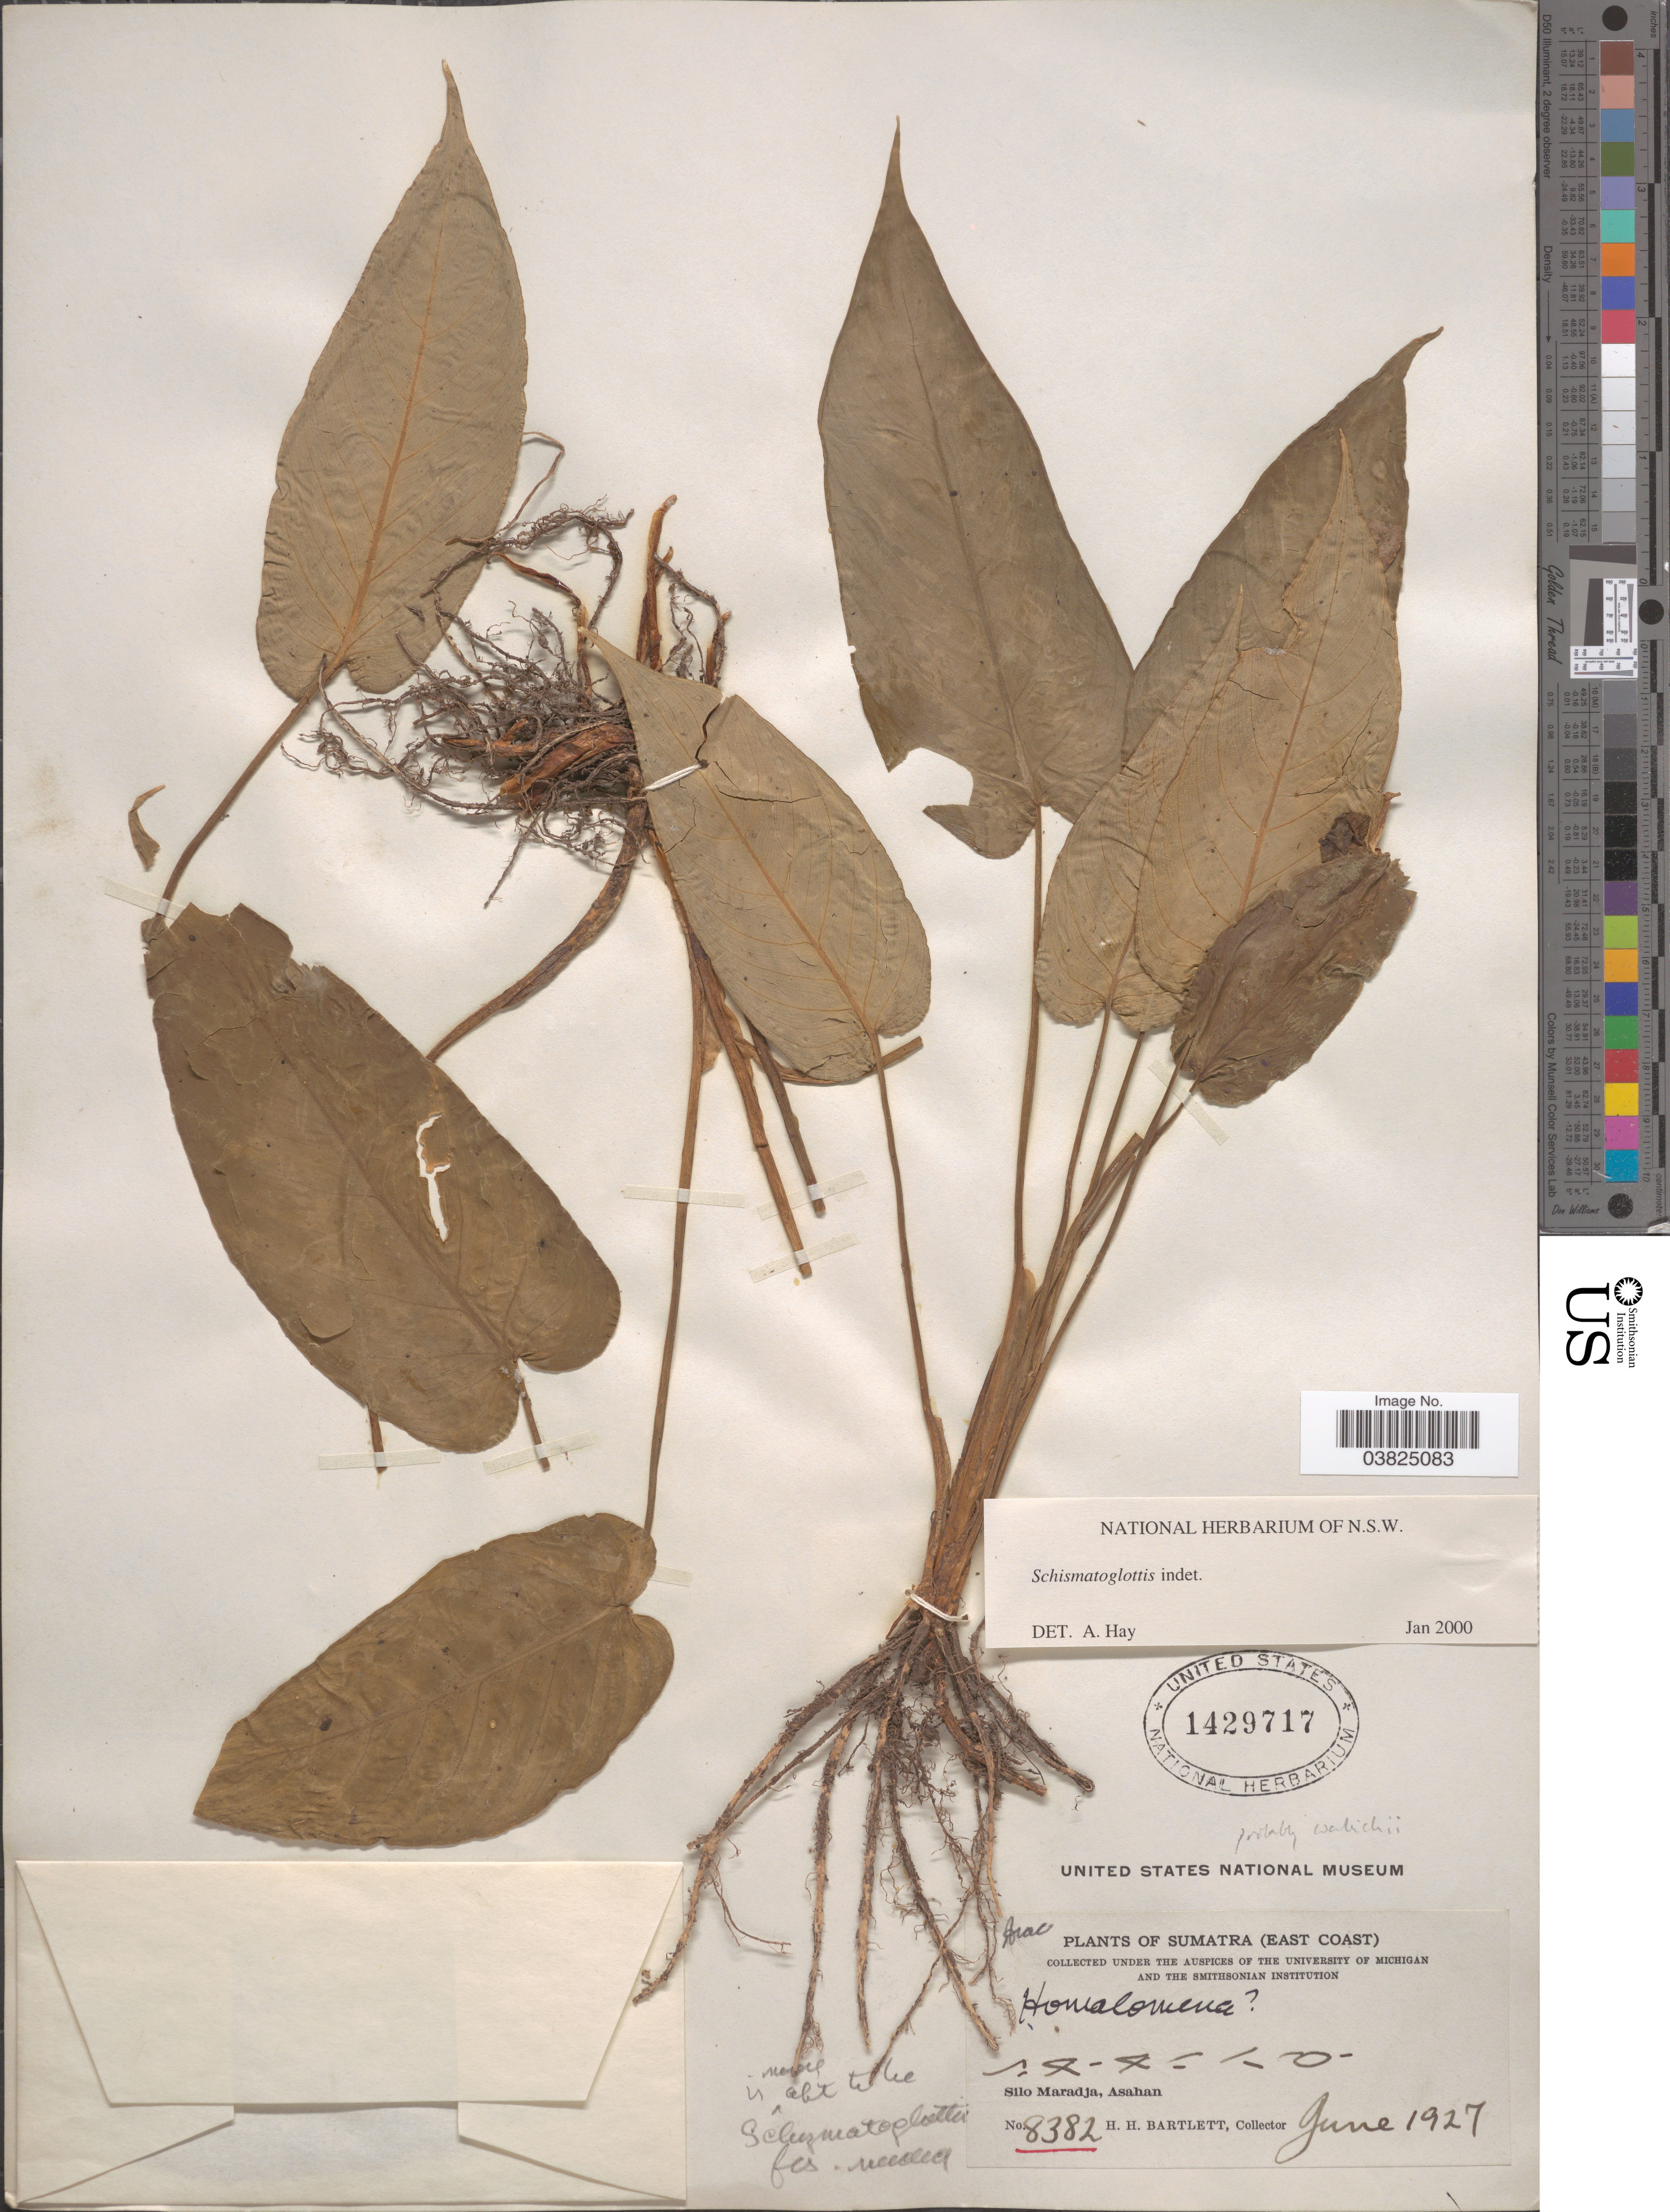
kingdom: Plantae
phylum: Tracheophyta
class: Liliopsida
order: Alismatales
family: Araceae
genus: Schismatoglottis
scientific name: Schismatoglottis sp.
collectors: H. H. Bartlett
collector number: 8382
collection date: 1927-06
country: Indonesia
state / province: Sumatra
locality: (East Coast). Silo Maradja, Asahan.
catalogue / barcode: US 1429717